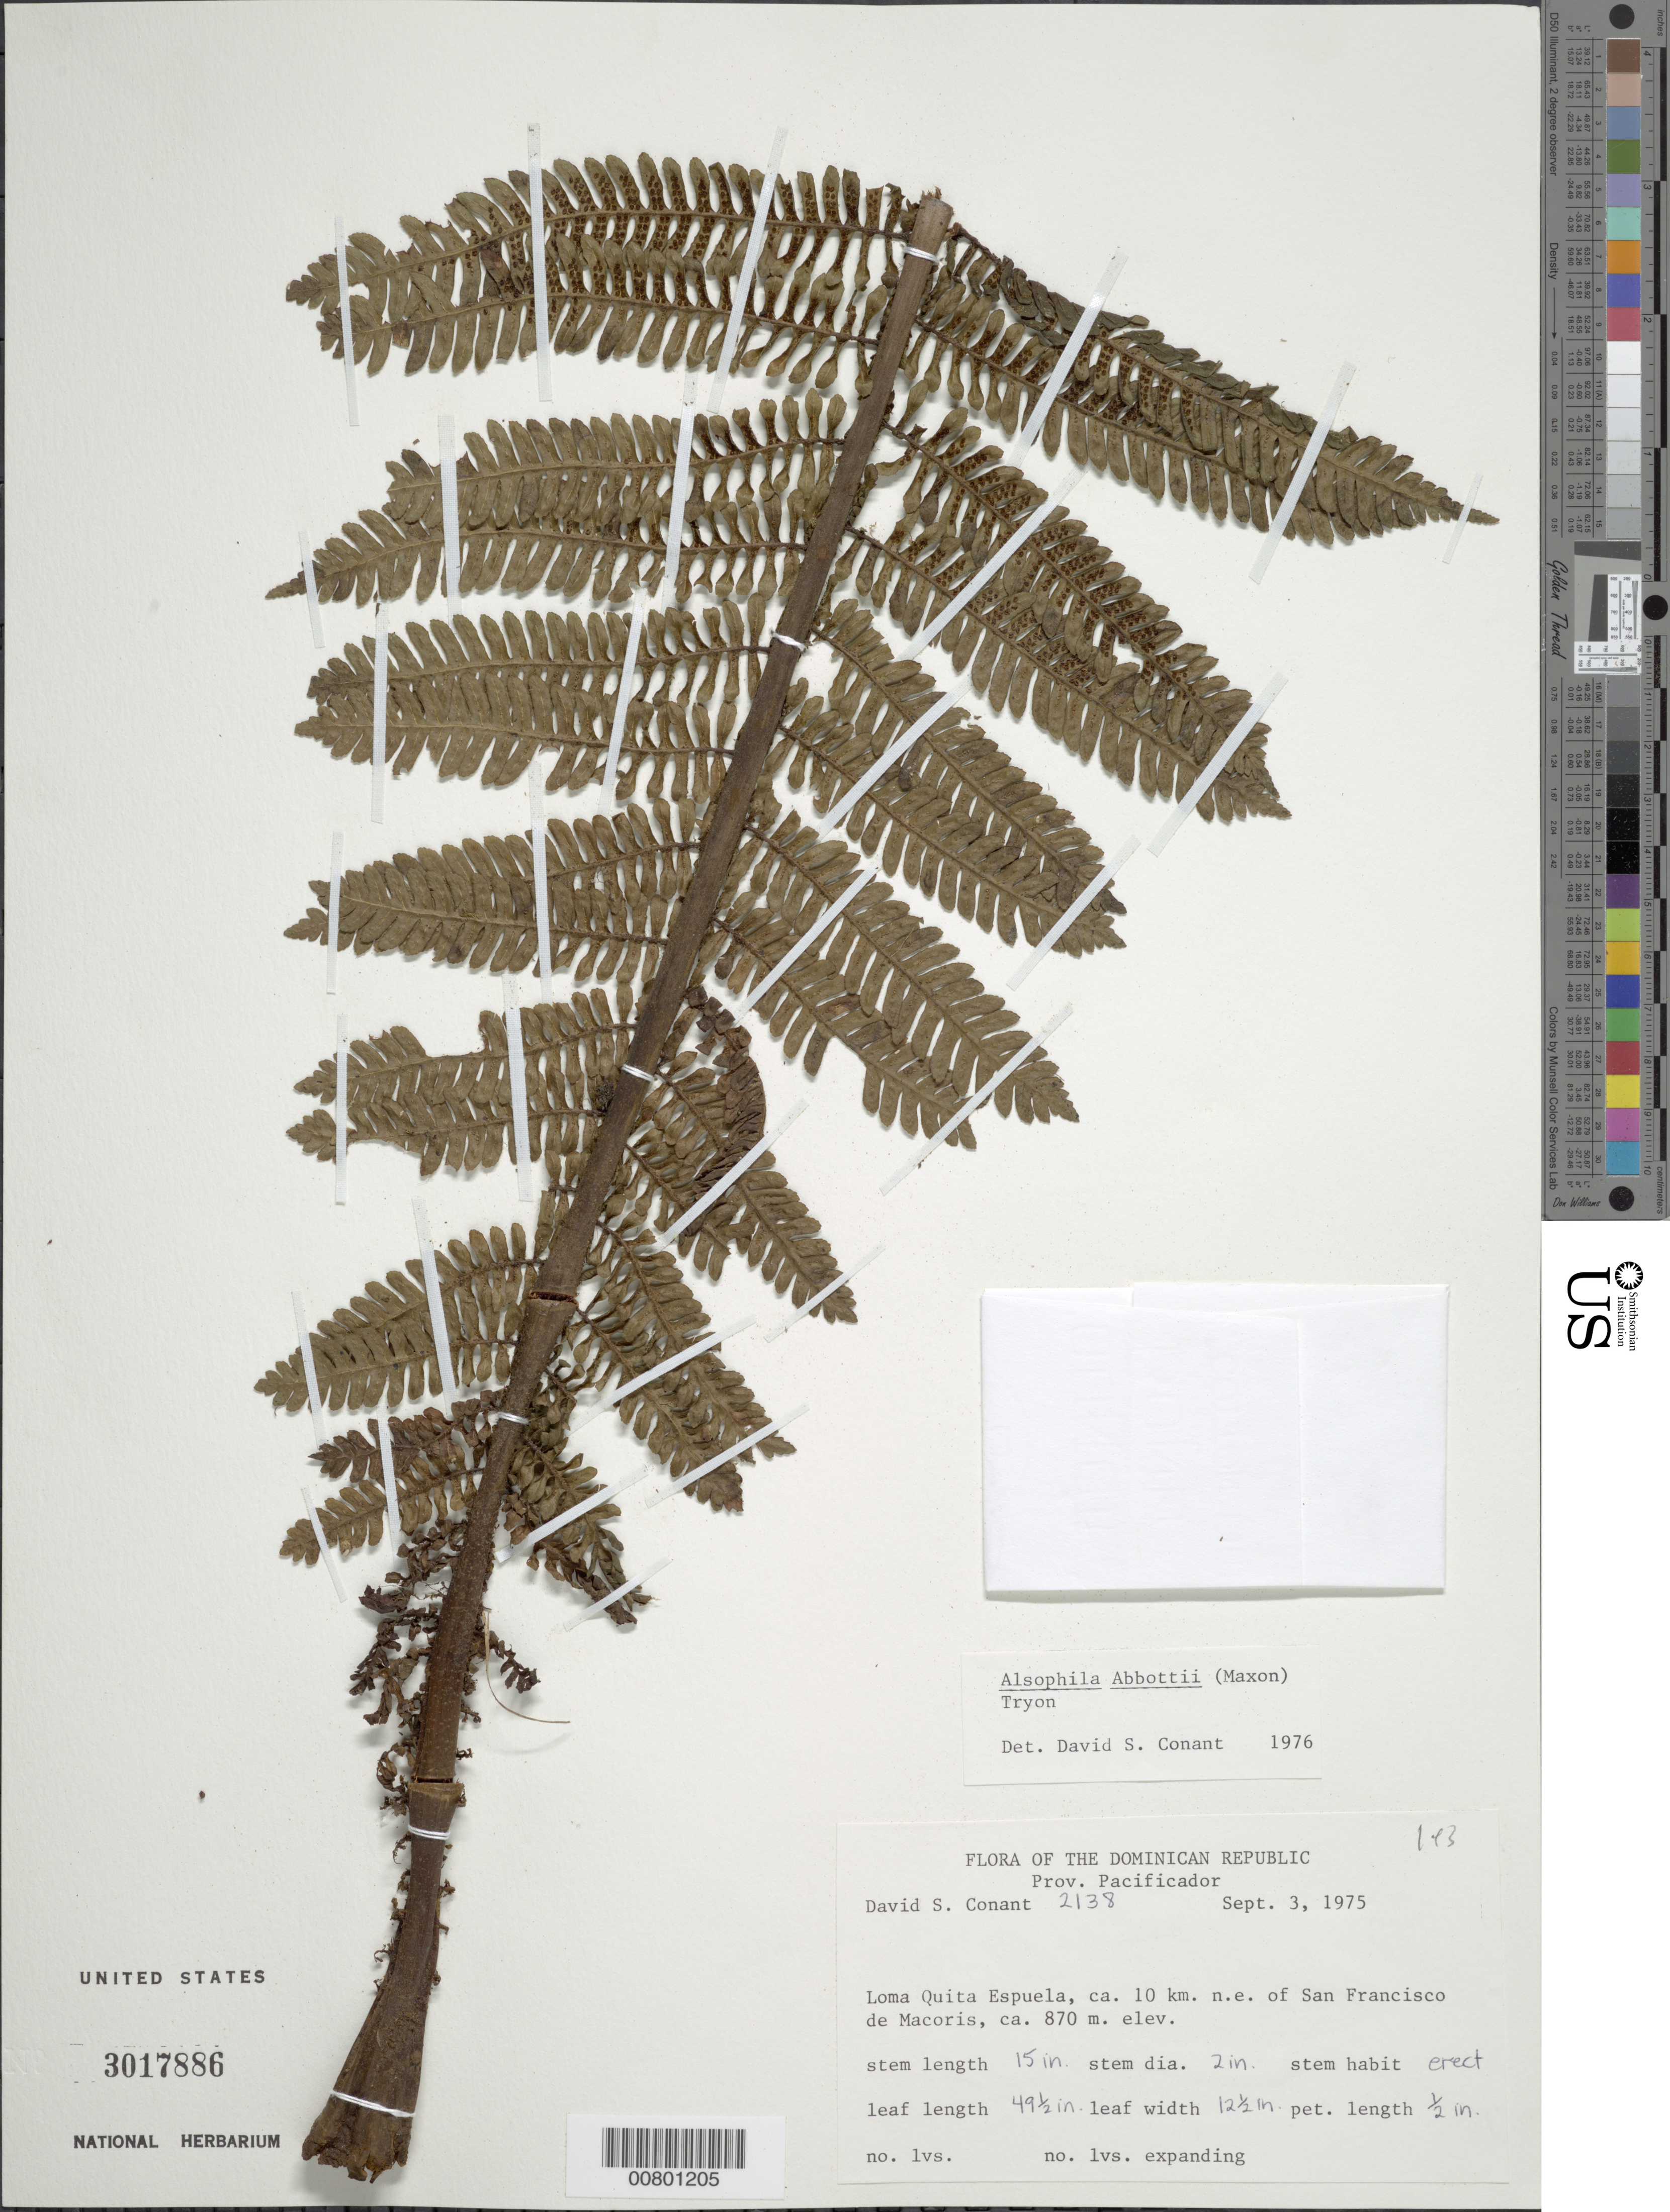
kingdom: Plantae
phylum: Tracheophyta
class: Polypodiopsida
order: Cyatheales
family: Cyatheaceae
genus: Alsophila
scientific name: Alsophila abbottii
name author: (Maxon) R.M. Tryon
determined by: Conant, D. S.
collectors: D. S. Conant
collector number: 2138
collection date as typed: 03 Sep 1975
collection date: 1975-09-03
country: Dominican Republic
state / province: Duarte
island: Hispaniola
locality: Loma Quita Espuela, 10 km NE of San Francisco de Macoris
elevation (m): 870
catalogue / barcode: US 3017886